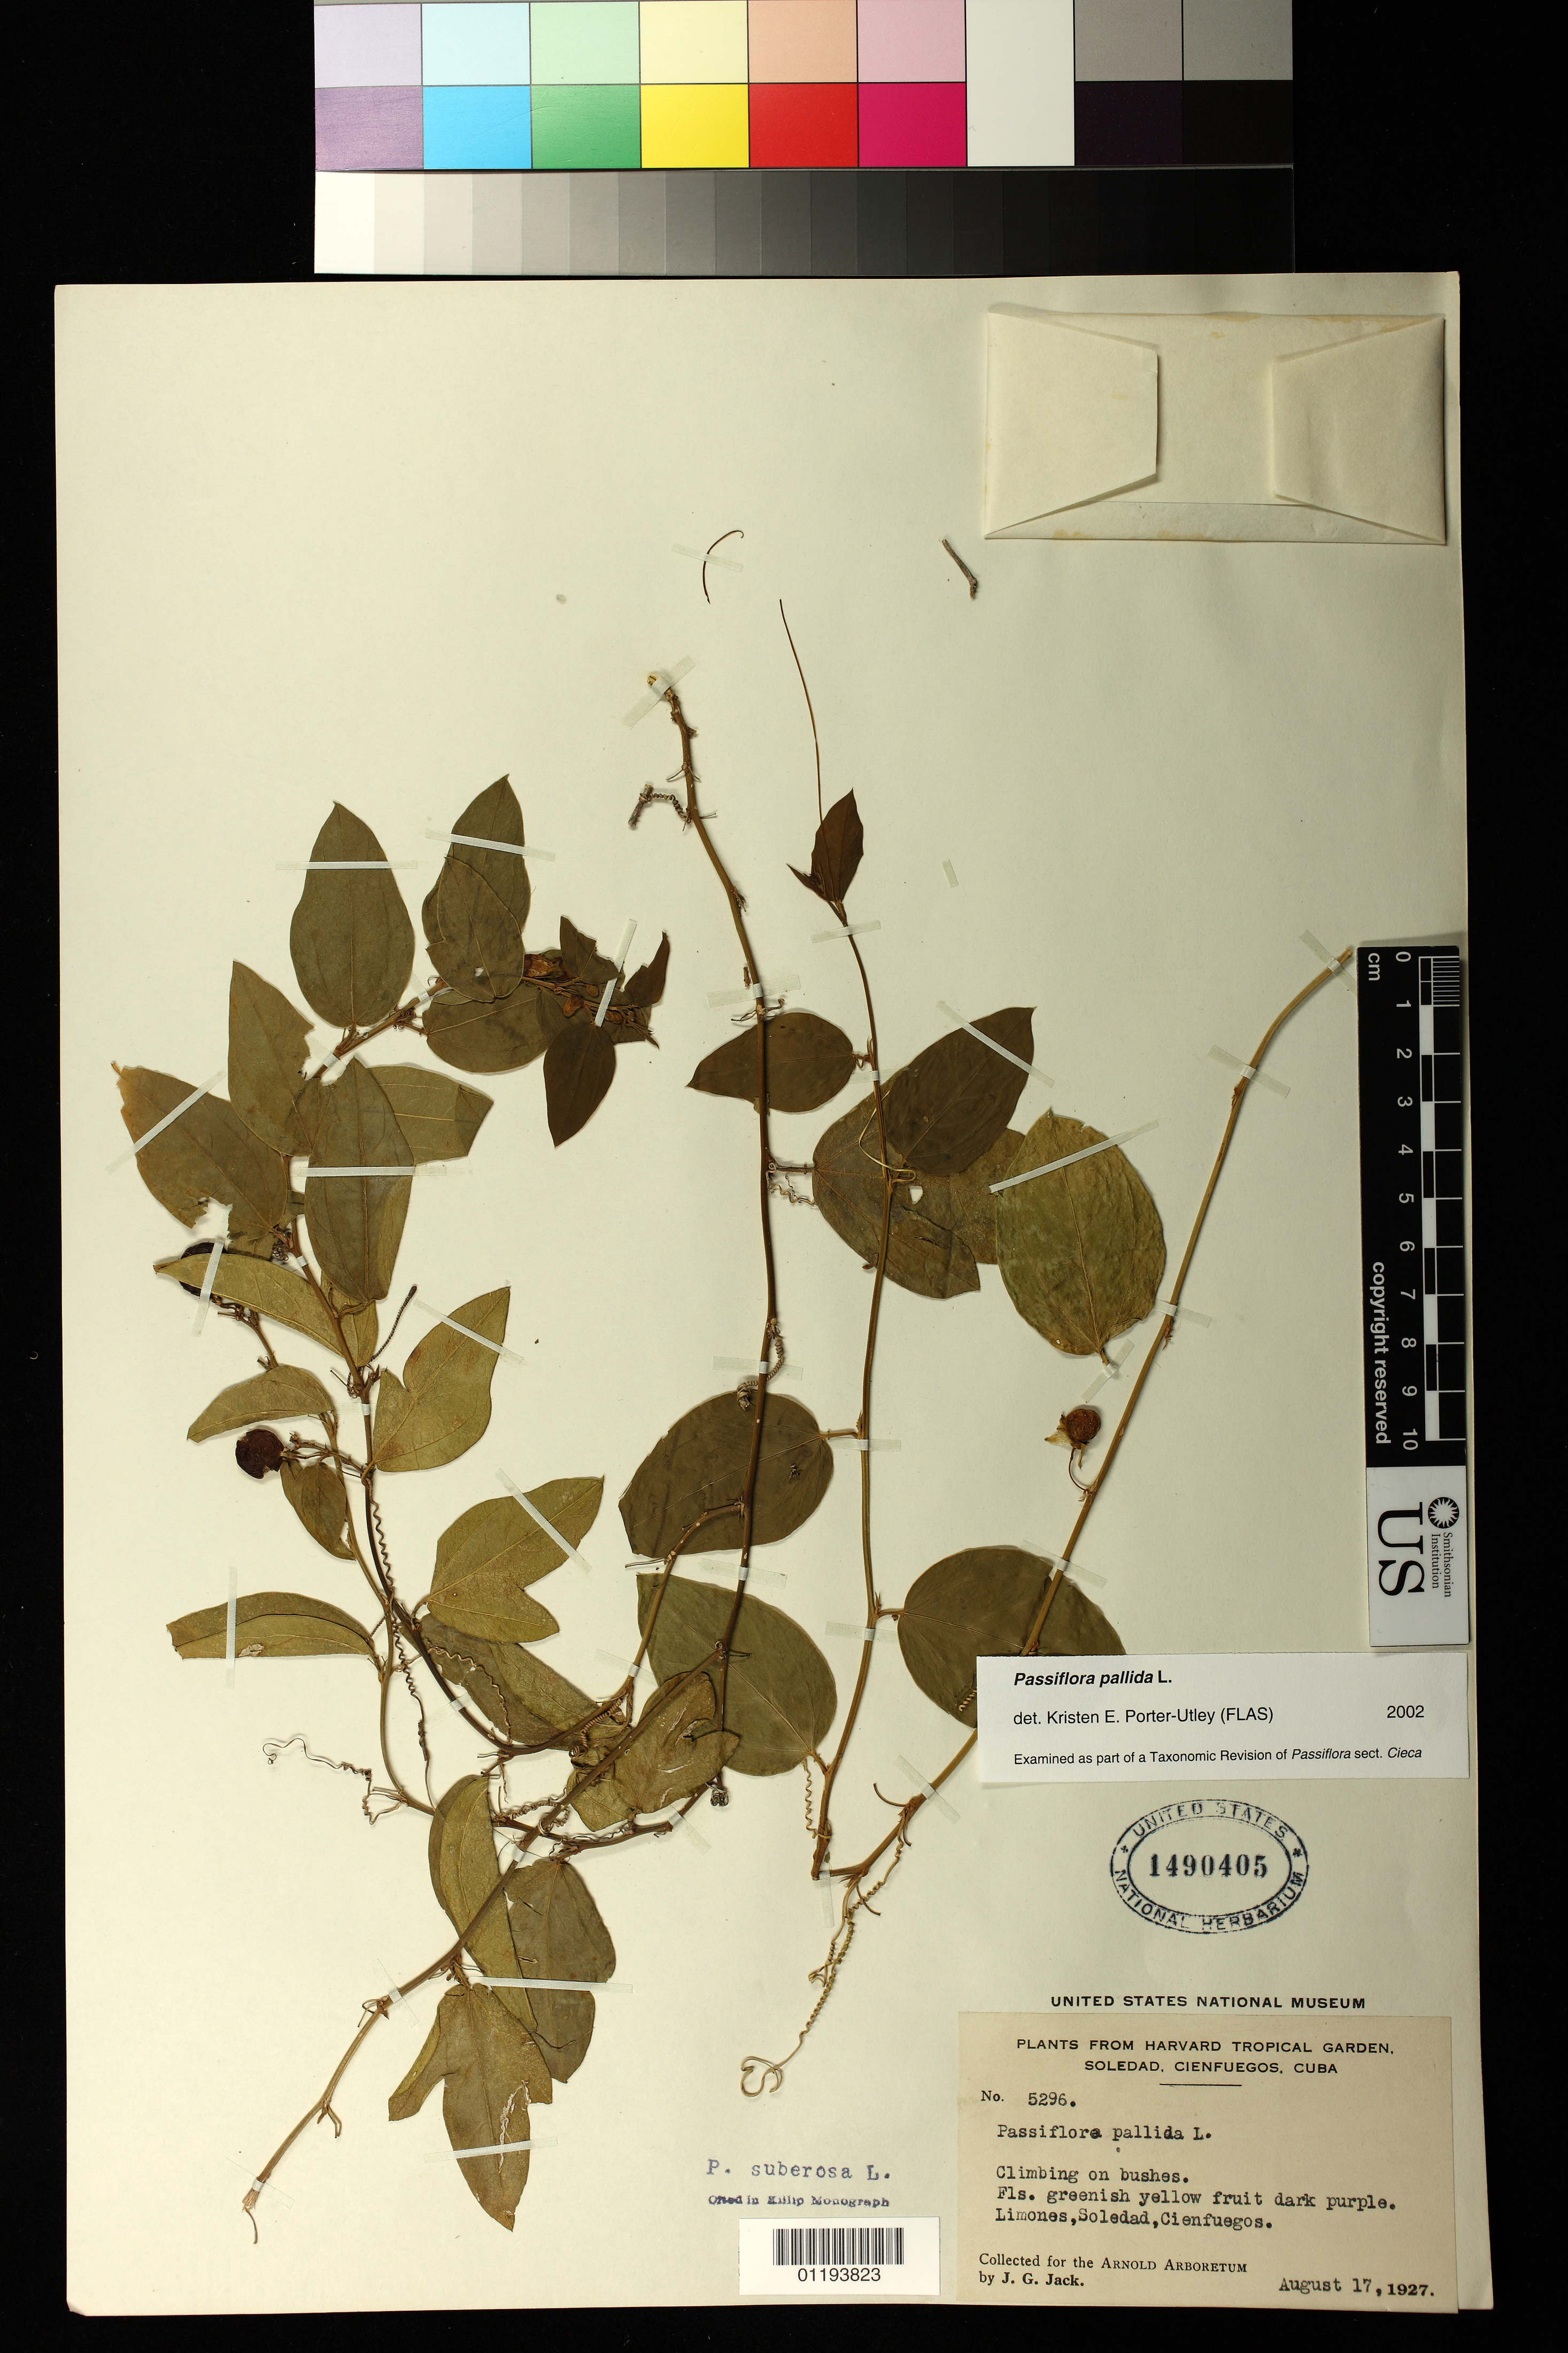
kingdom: Plantae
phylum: Tracheophyta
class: Magnoliopsida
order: Malpighiales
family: Passifloraceae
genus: Passiflora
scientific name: Passiflora pallida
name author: L.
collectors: J. G. Jack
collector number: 5296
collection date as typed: Aug 17 1927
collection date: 1927-08-17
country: Cuba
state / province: Cienfuegos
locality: Limones, Soledad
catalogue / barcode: US 1490405